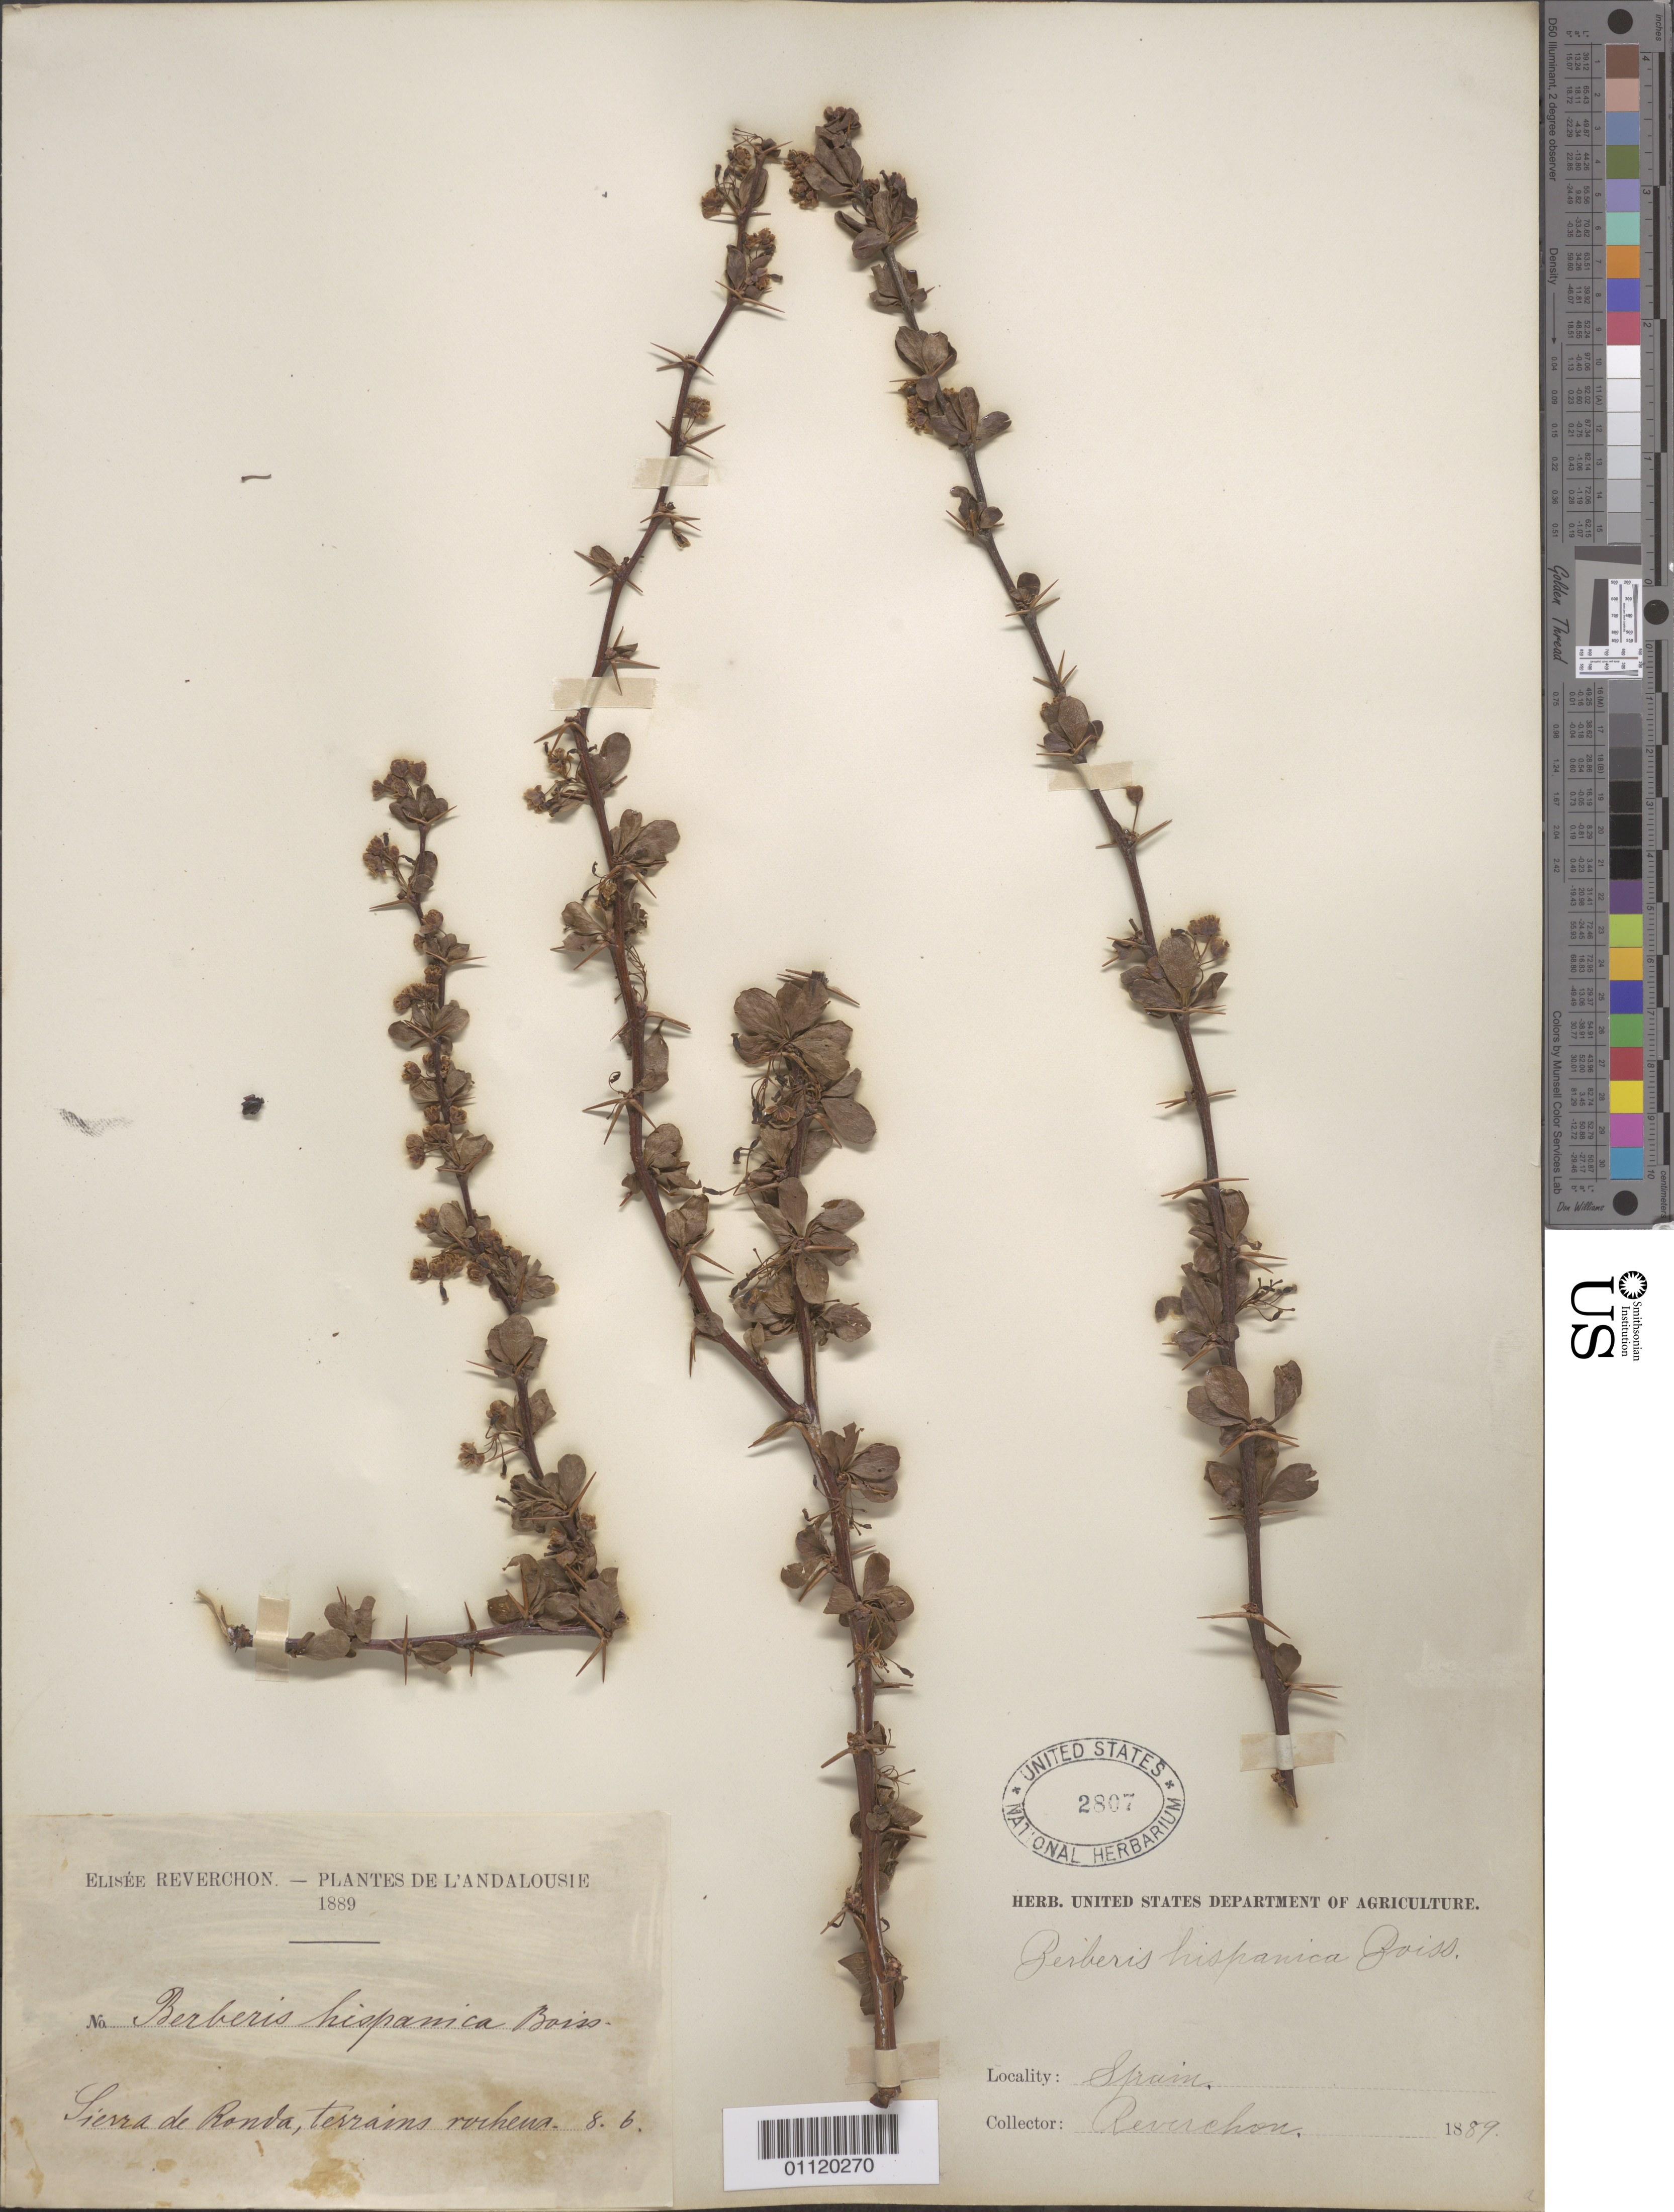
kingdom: Plantae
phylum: Tracheophyta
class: Magnoliopsida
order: Ranunculales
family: Berberidaceae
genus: Berberis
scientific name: Berberis hispanica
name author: Boiss. & Reut.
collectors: E. Reverchon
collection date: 1889-06-08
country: Spain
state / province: Andalucia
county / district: Malaga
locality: Serraniá de Ronda (or Sierra de Ronda), part of Andalusia.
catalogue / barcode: US 2807